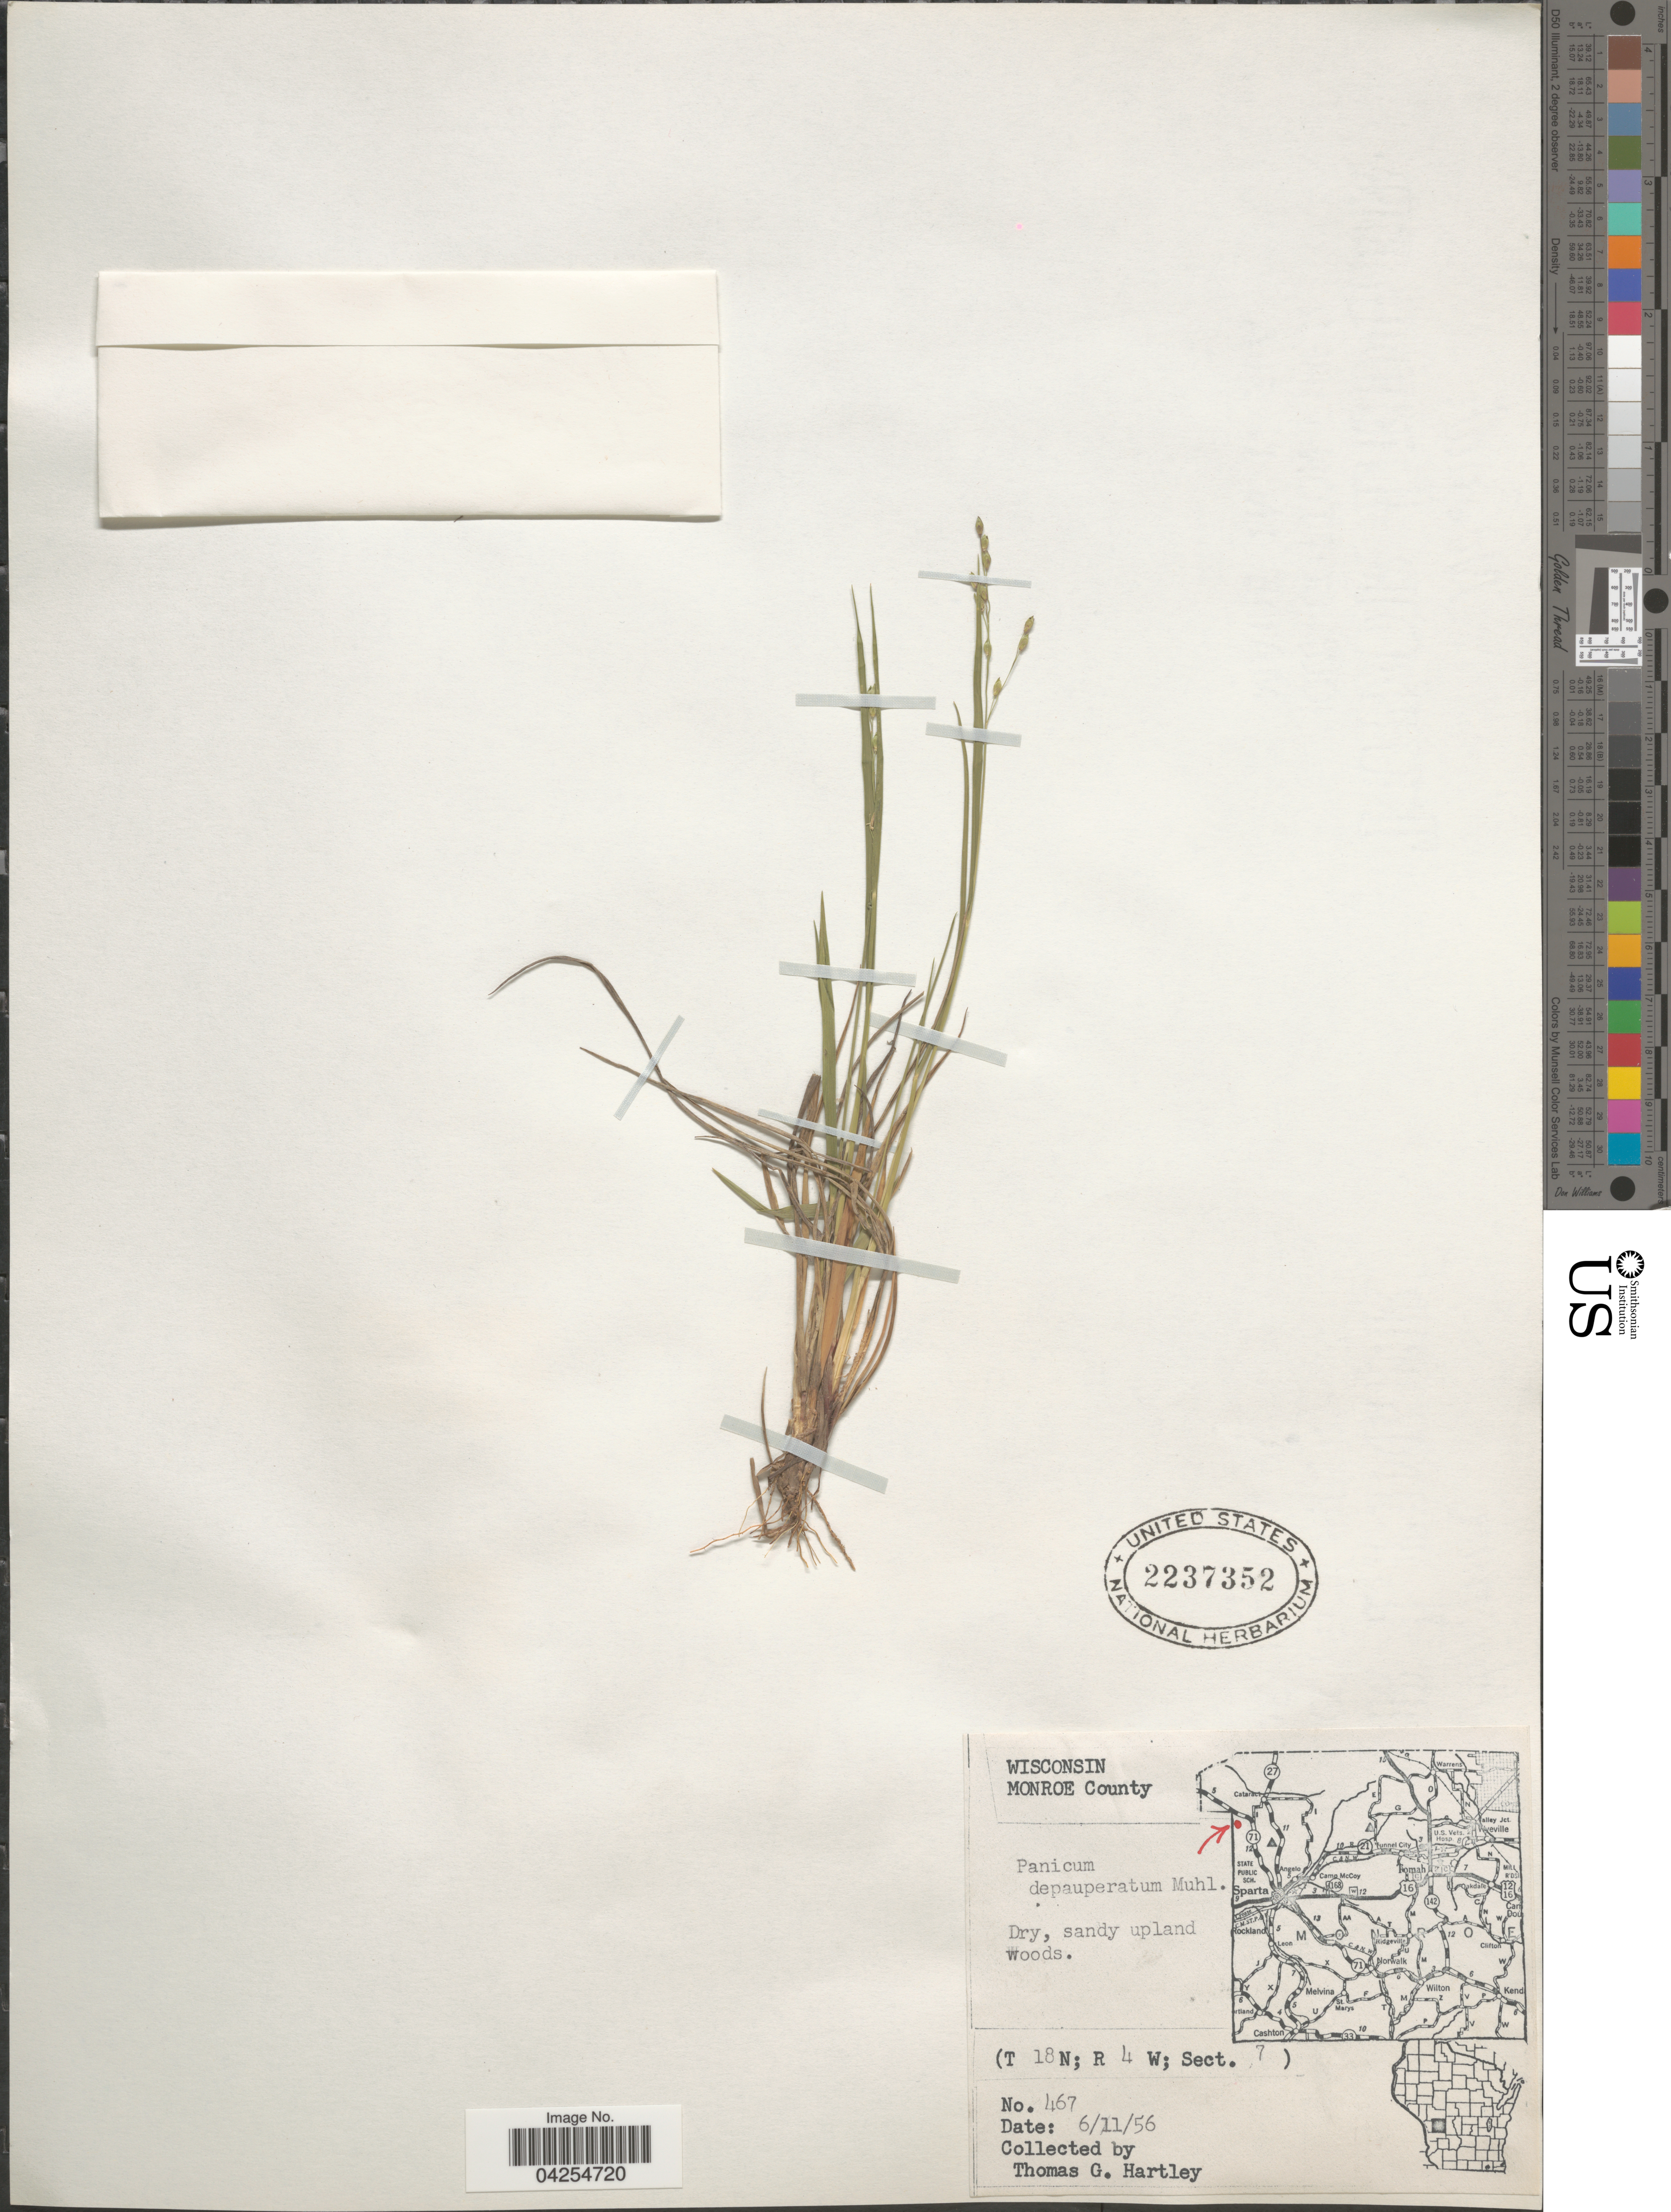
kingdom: Plantae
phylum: Tracheophyta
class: Liliopsida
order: Poales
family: Poaceae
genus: Dichanthelium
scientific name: Dichanthelium depauperatum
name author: (Muhl.) Gould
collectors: T. G. Hartley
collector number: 467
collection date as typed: Transcribed d/m/y: 11/6/56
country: United States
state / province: Wisconsin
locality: Monroe County. (T18N; R4W; Sect. 7).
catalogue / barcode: US 2237352